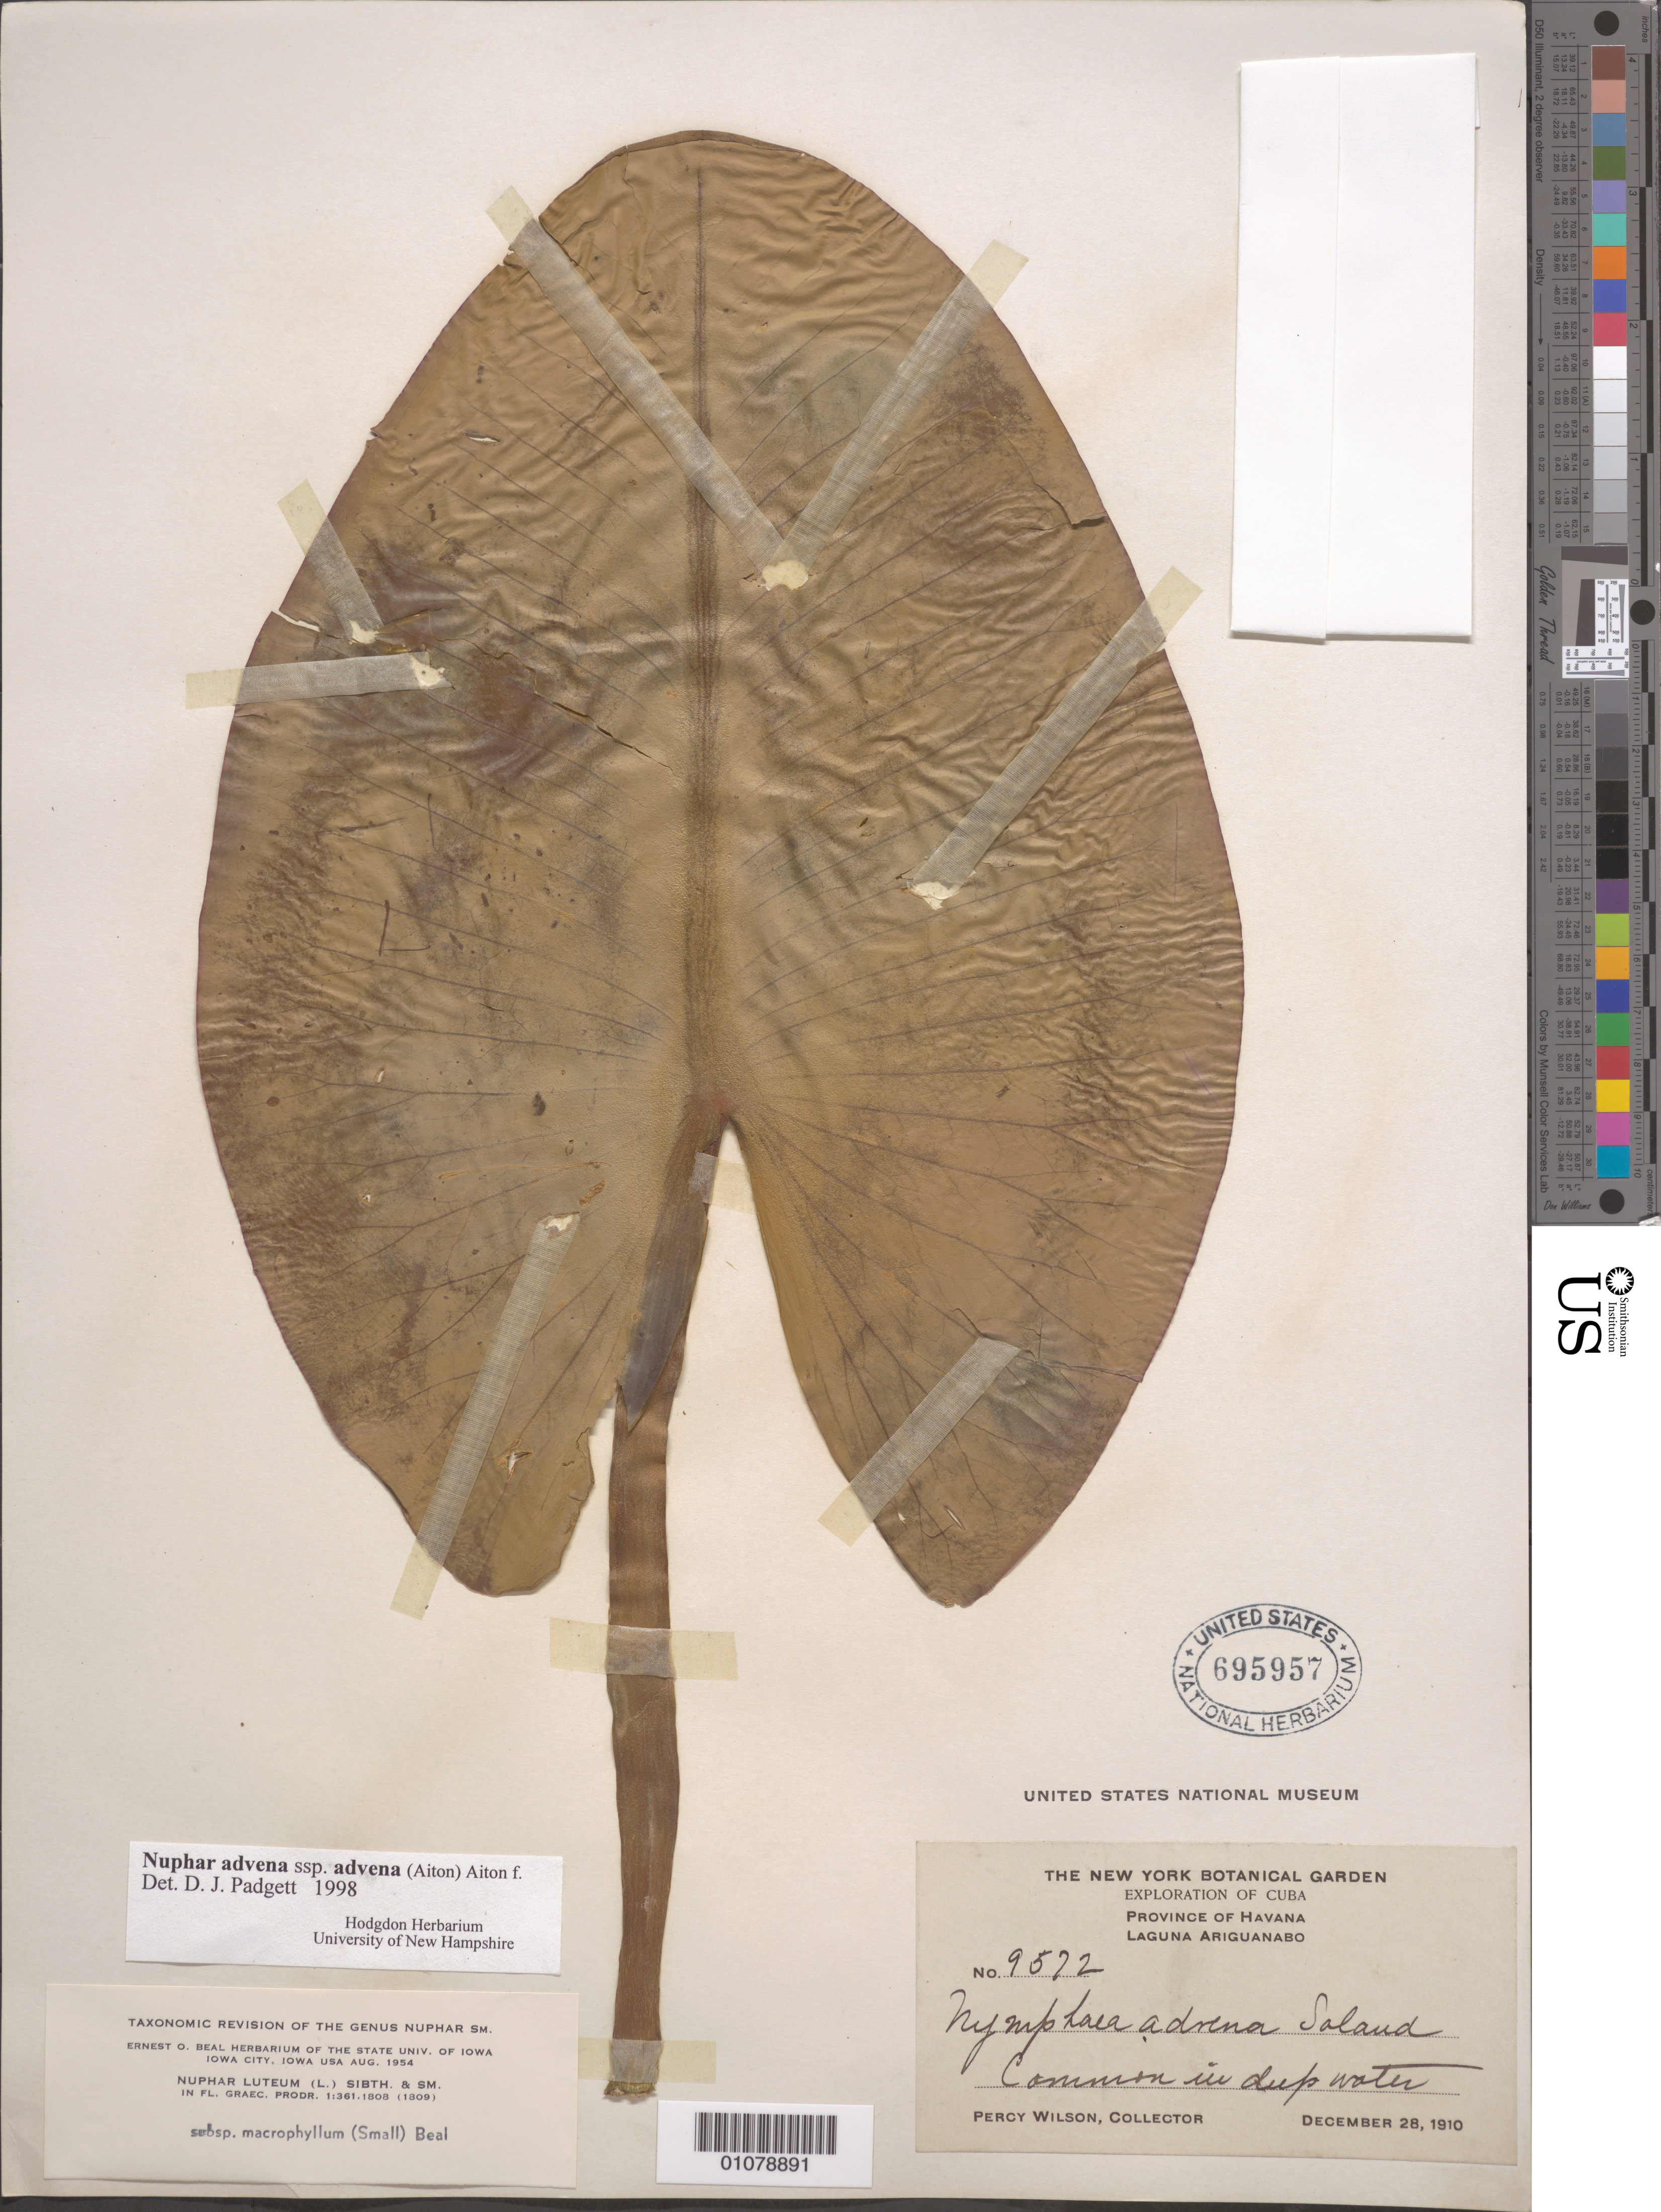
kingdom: Plantae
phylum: Tracheophyta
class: Magnoliopsida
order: Nymphaeales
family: Nymphaeaceae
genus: Nuphar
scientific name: Nuphar advena subsp. advena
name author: (Aiton) W.T. Aiton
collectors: P. Wilson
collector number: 9572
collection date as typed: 28 Dec 1910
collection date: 1910-12-28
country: Cuba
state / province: La Habana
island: Cuba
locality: Province of Havana, Laguna Ariguanabo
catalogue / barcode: US 695957